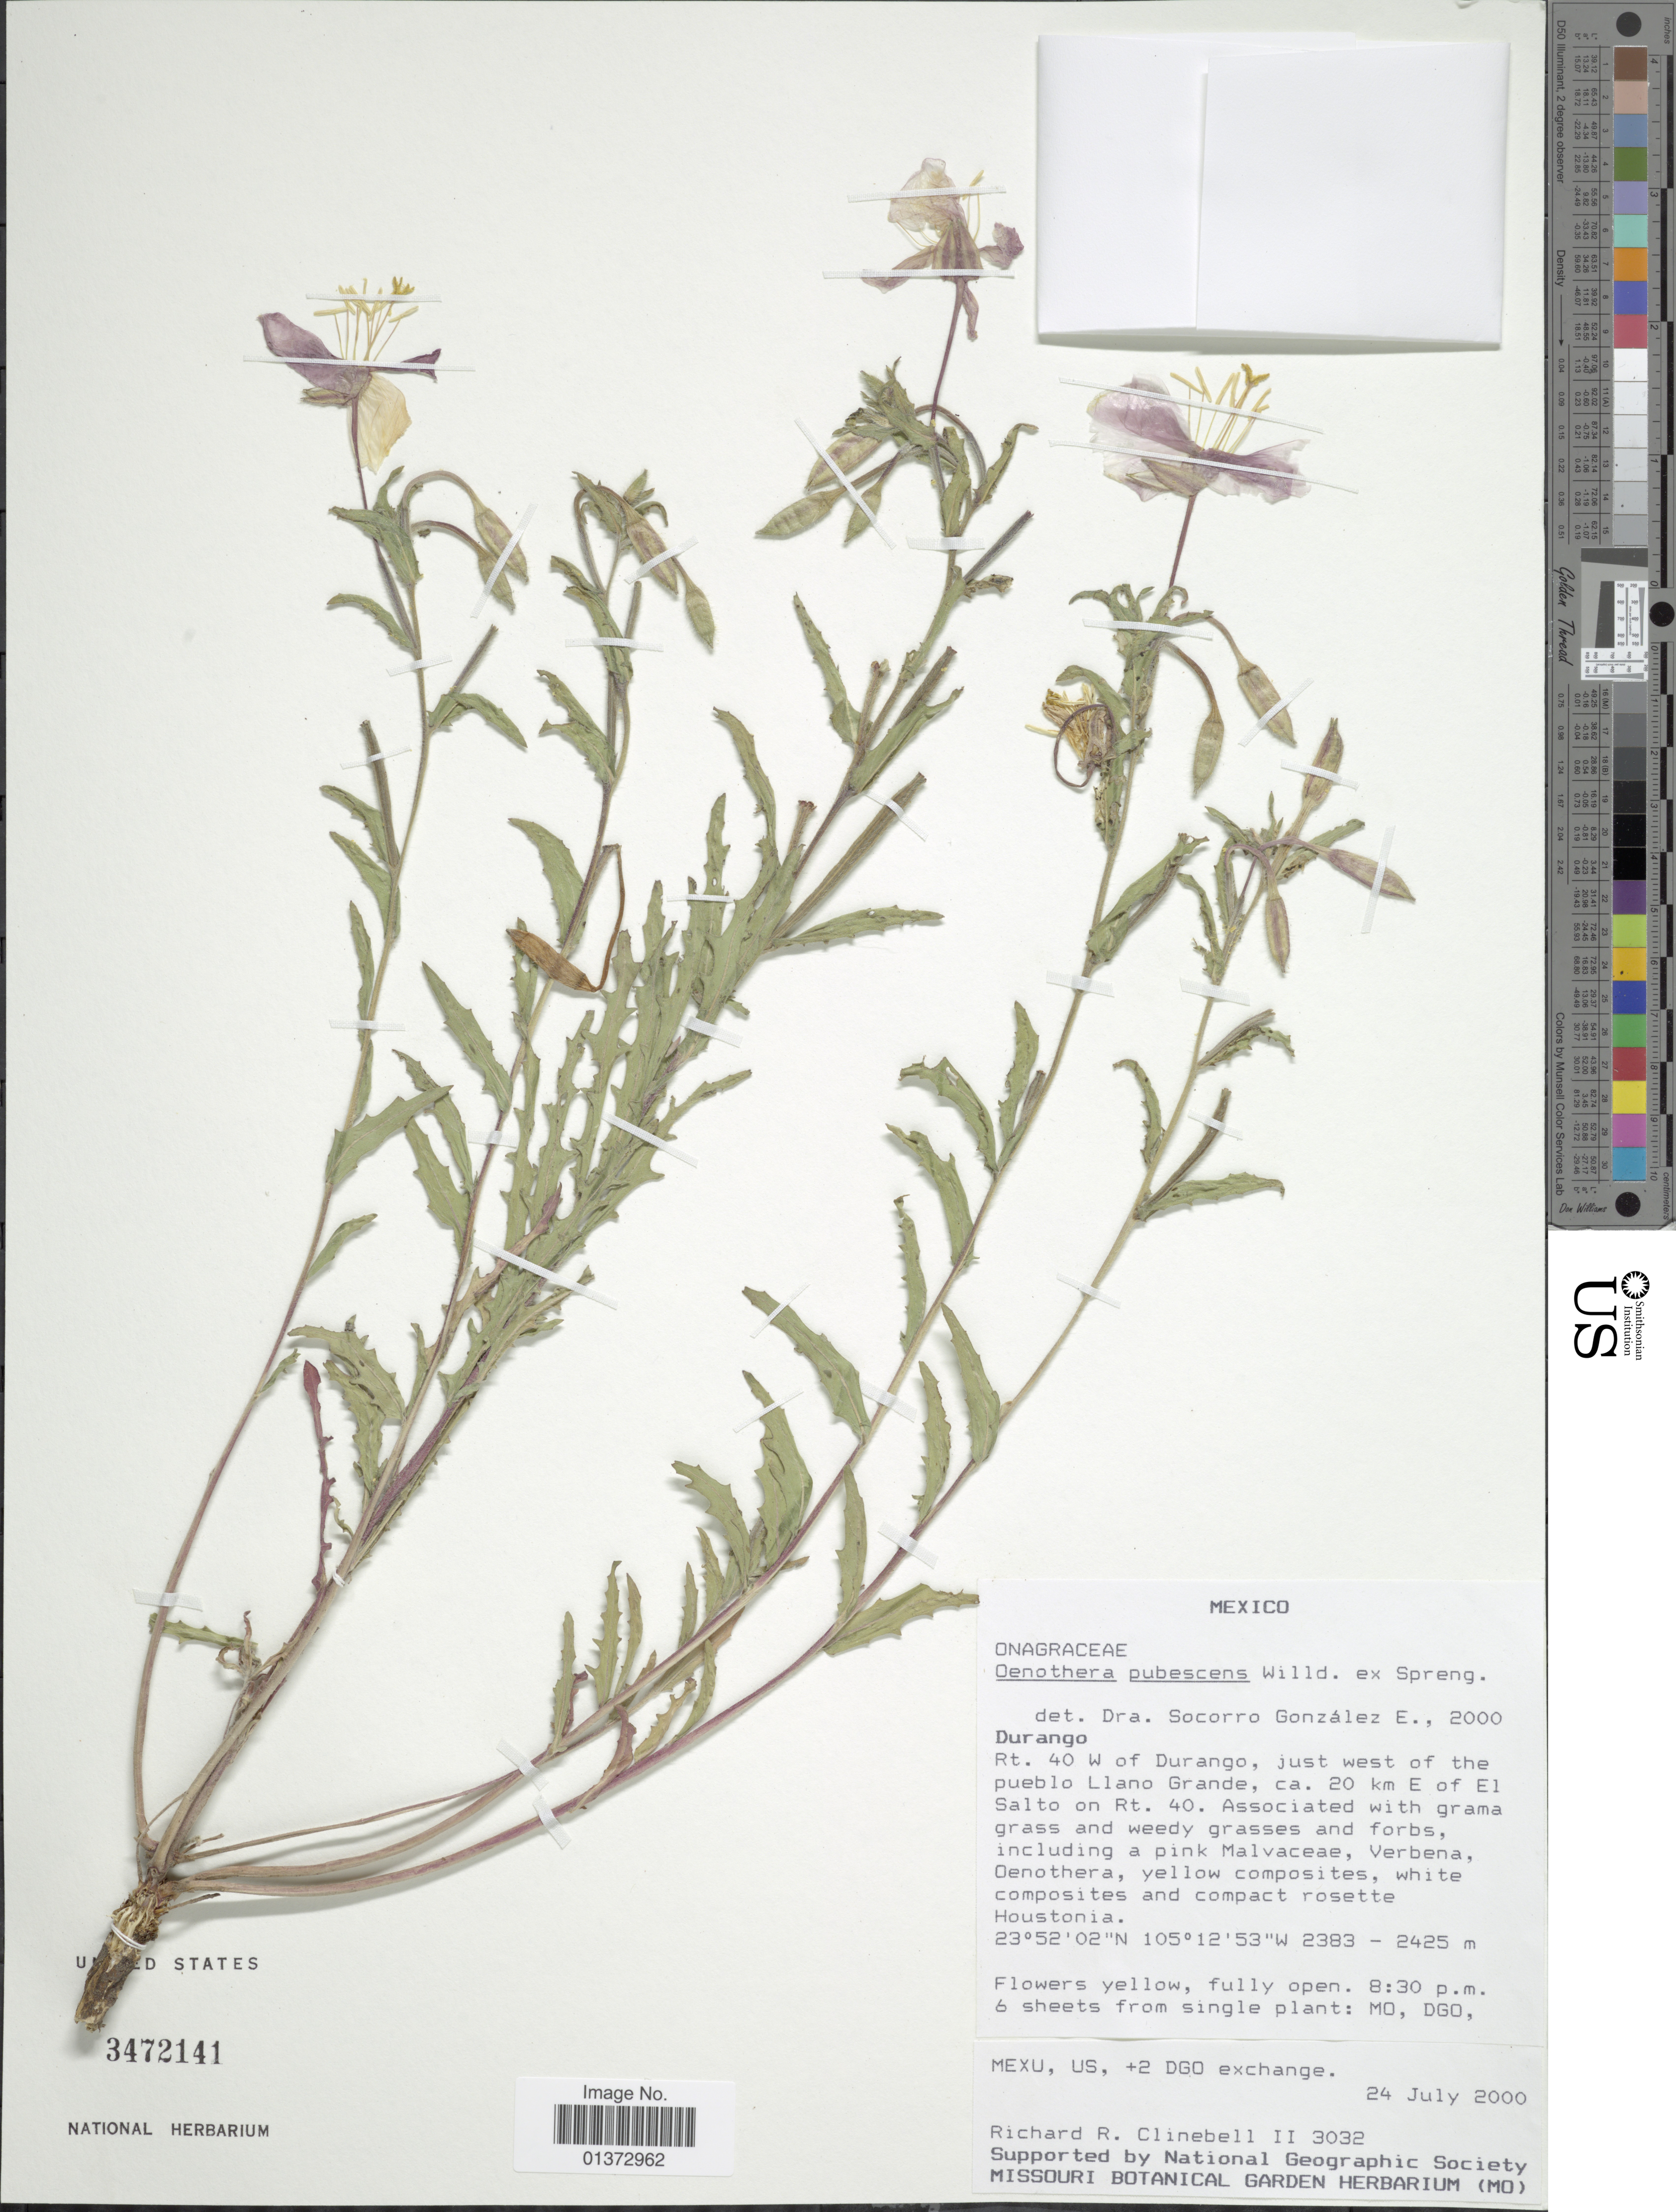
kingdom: Plantae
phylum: Tracheophyta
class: Magnoliopsida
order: Myrtales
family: Onagraceae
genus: Oenothera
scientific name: Oenothera pubescens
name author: Willd. ex Spreng.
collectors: R. Clinebell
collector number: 3032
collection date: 2000-07-24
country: Mexico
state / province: Durango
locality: Rt. 40 W of Durango, just west of the pueblo Llano Grande, ca. 20 km E of El Salto on Rt. 40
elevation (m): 2383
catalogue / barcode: US 3472141